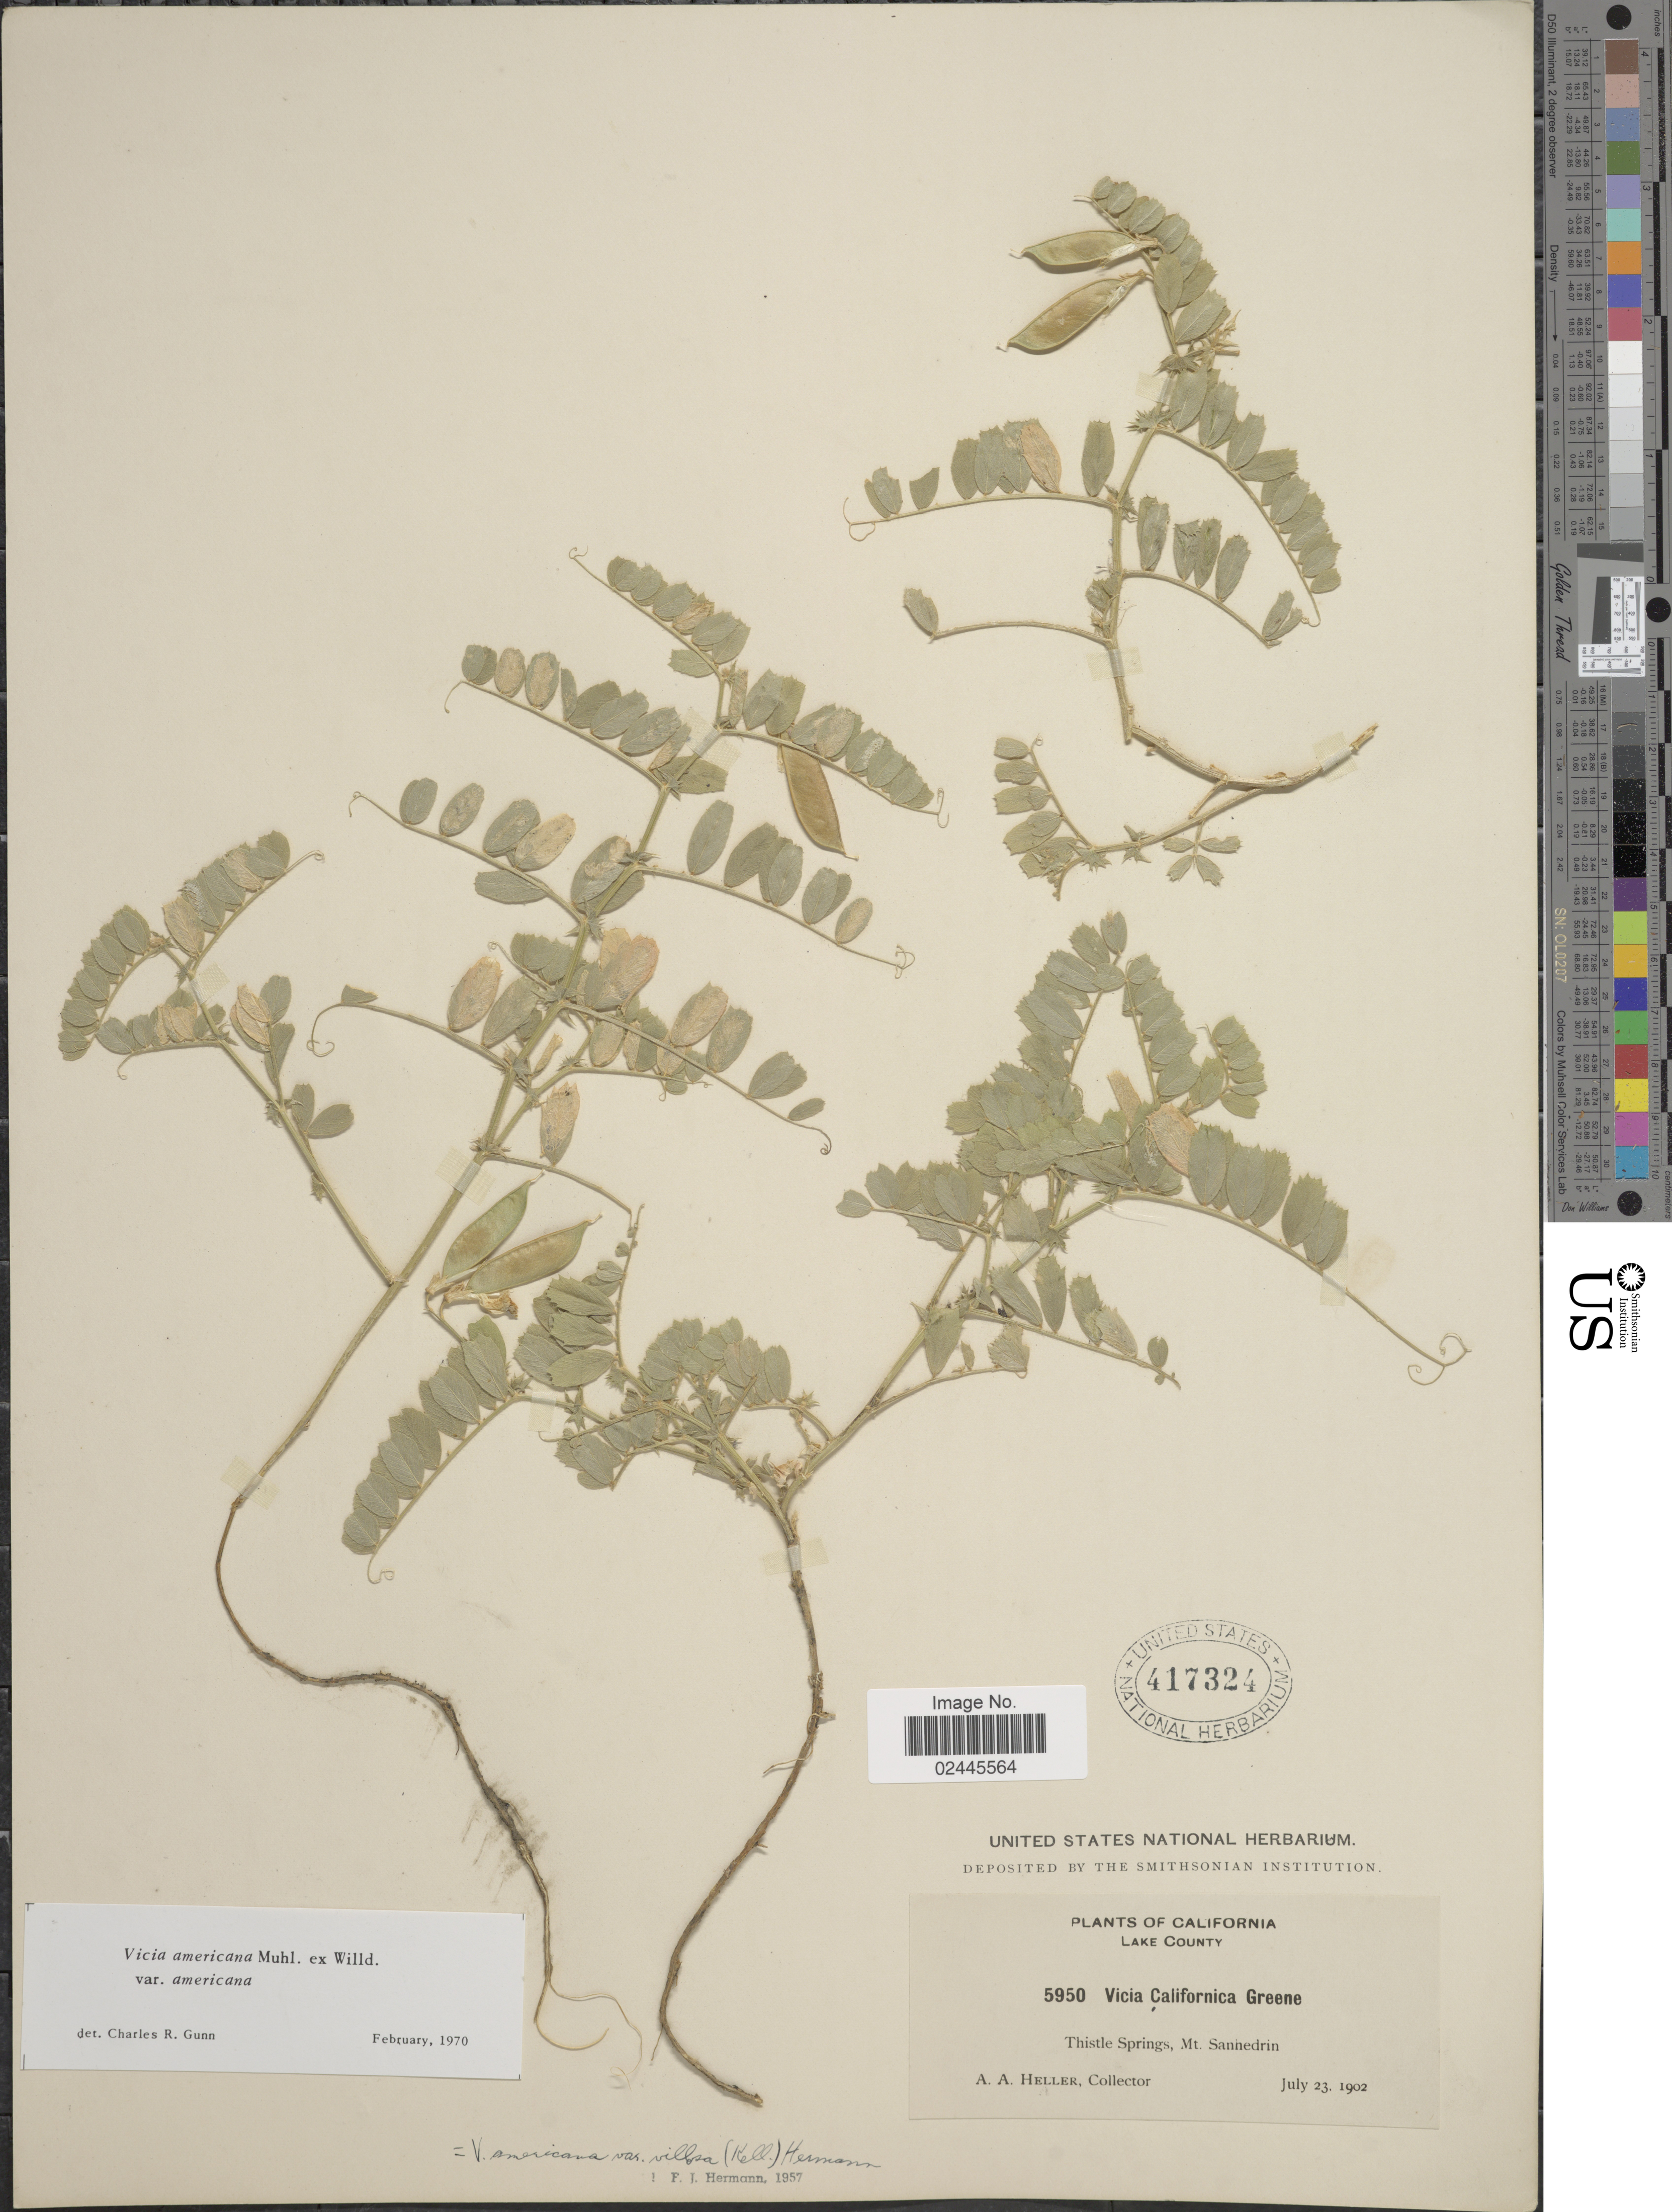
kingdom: Plantae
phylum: Tracheophyta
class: Magnoliopsida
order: Fabales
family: Fabaceae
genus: Vicia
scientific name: Vicia americana var. americana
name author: Muhl. ex Willd.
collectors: A. A. Heller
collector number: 5950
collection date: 1902-07-23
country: United States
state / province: California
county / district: Lake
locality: Lake County, Thistle Springs, Mt. Sanhedrin.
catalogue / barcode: US 417324